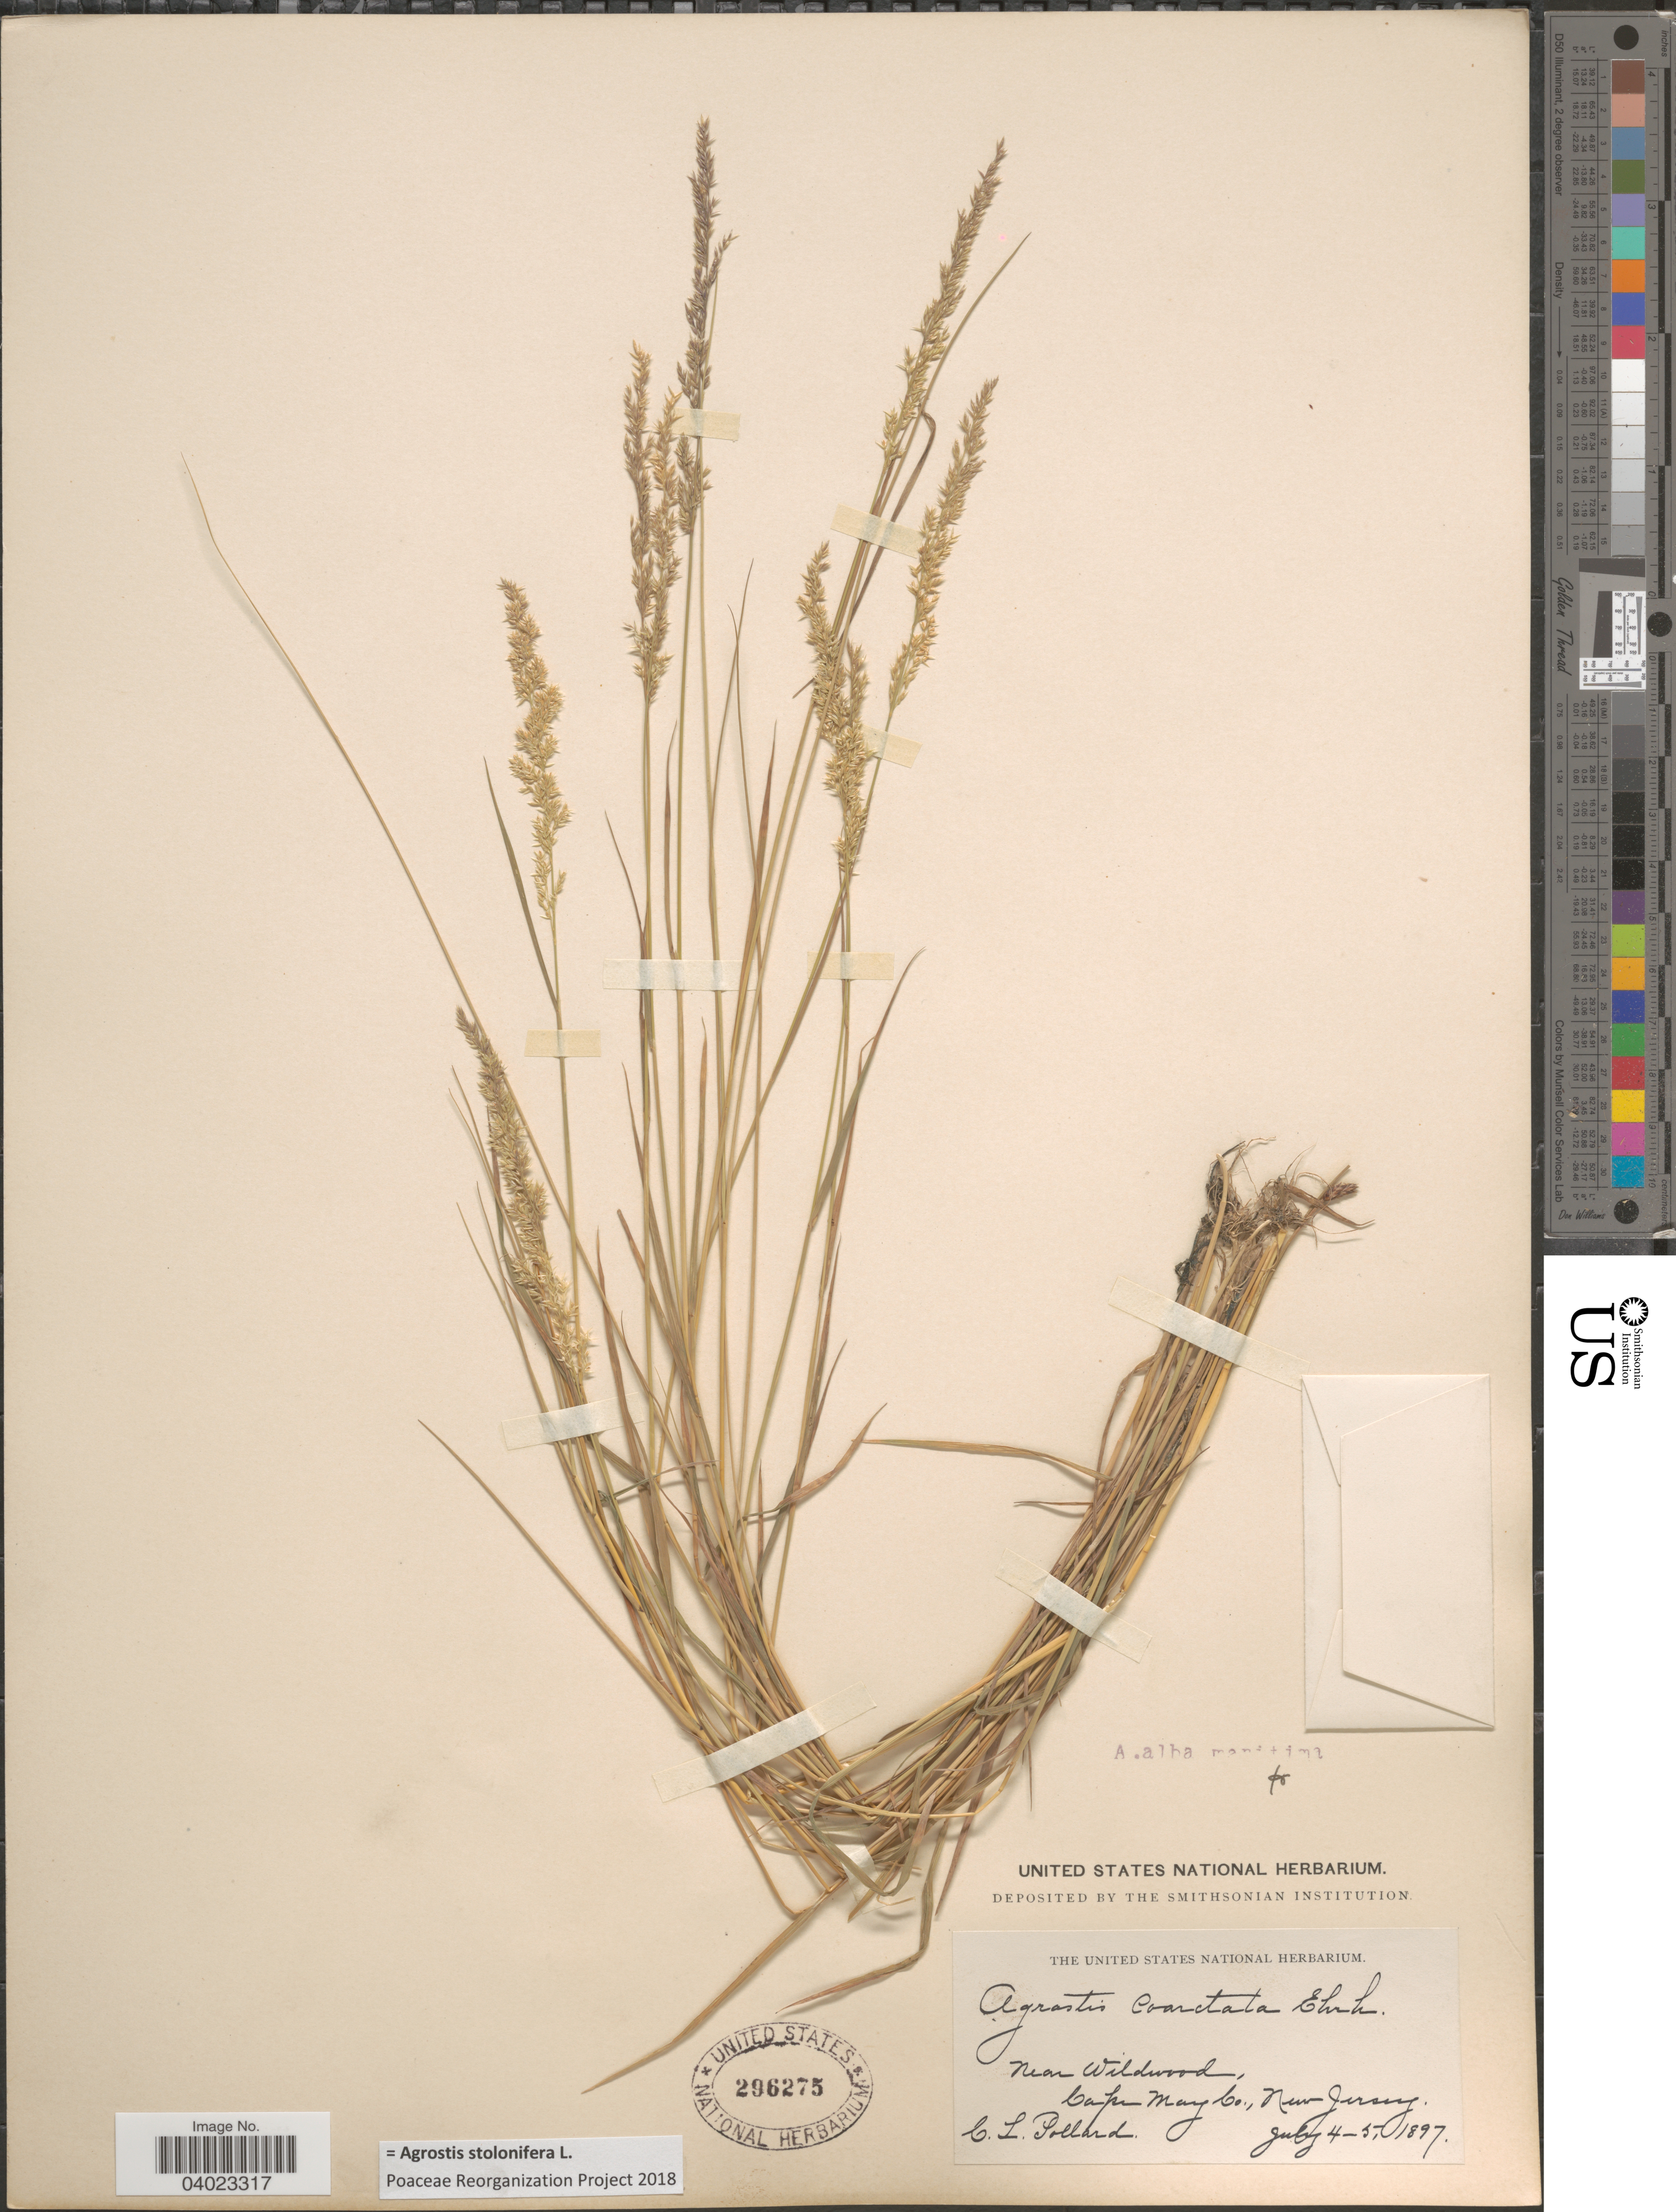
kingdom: Plantae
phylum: Tracheophyta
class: Liliopsida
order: Poales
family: Poaceae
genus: Agrostis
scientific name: Agrostis stolonifera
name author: L.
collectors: C. L. Pollard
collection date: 1897-07-04/1897-07-05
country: United States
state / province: New Jersey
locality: Near Wildwood, Cape May Co.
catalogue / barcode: US 296275